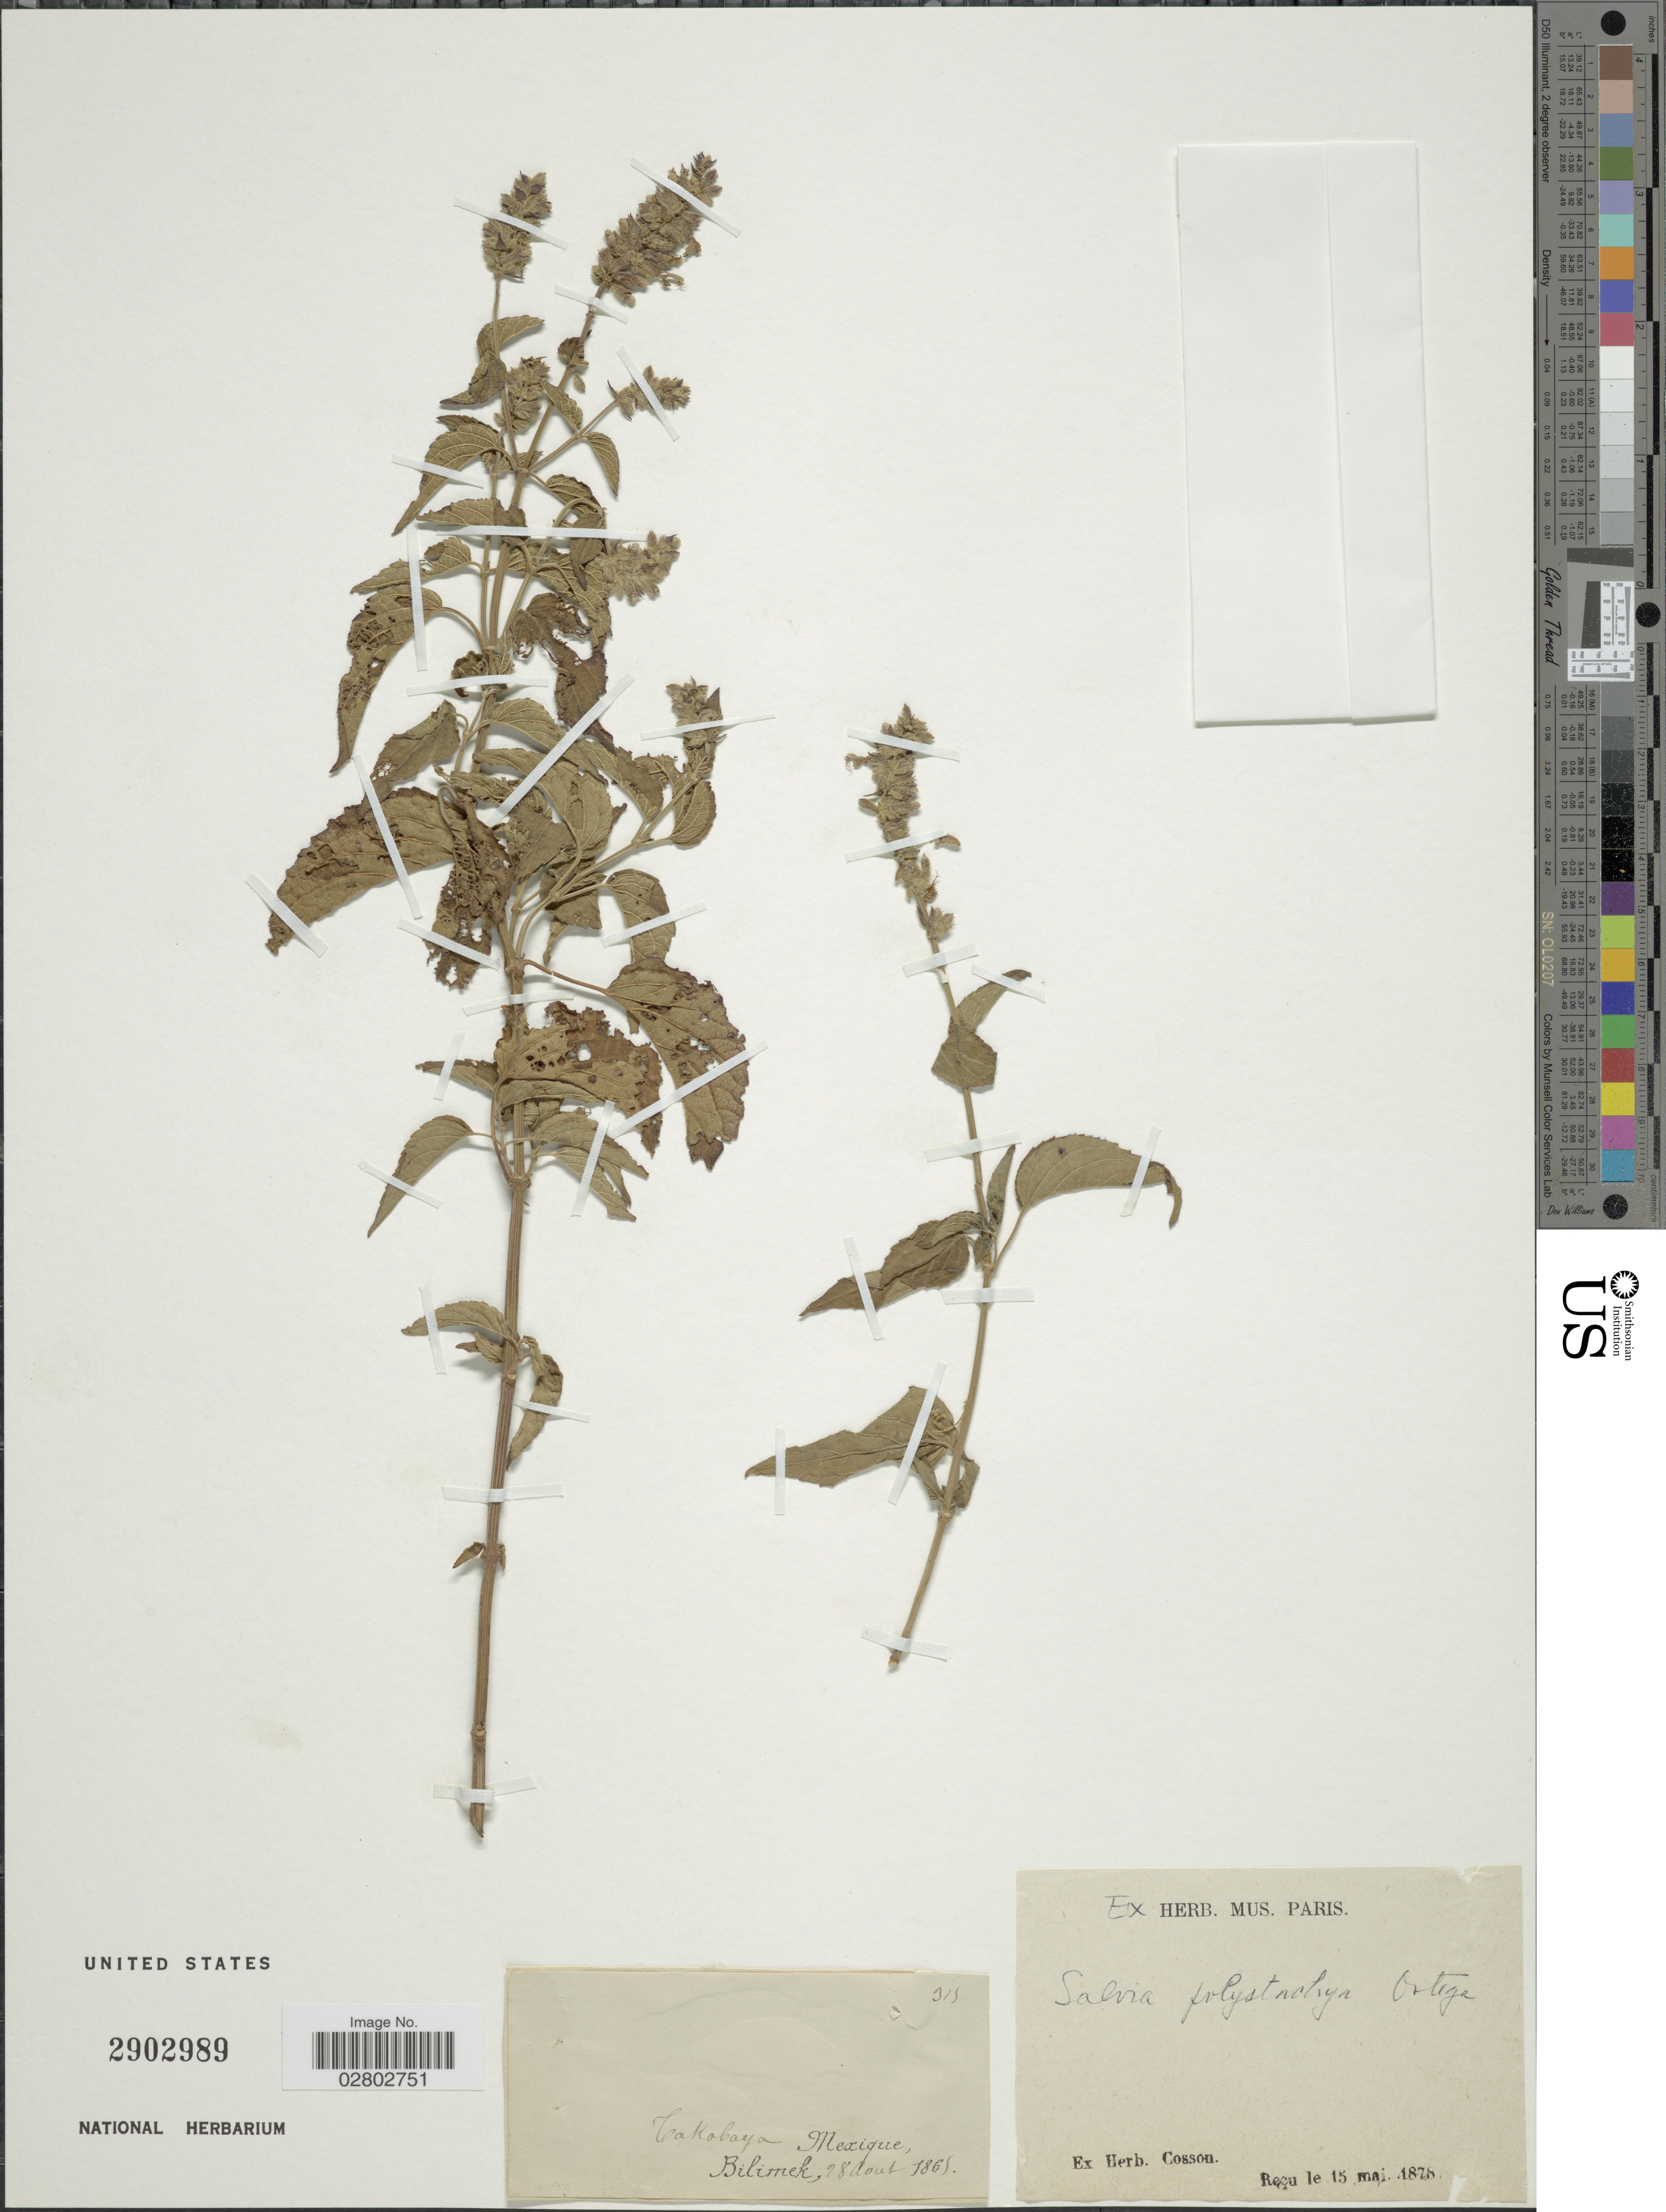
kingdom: Plantae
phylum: Tracheophyta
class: Magnoliopsida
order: Lamiales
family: Lamiaceae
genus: Salvia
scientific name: Salvia polystachya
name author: Cav.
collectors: -. Bilimek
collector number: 315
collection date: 1865-08-28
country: Mexico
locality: Takobaya, Mexique.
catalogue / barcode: US 2902989